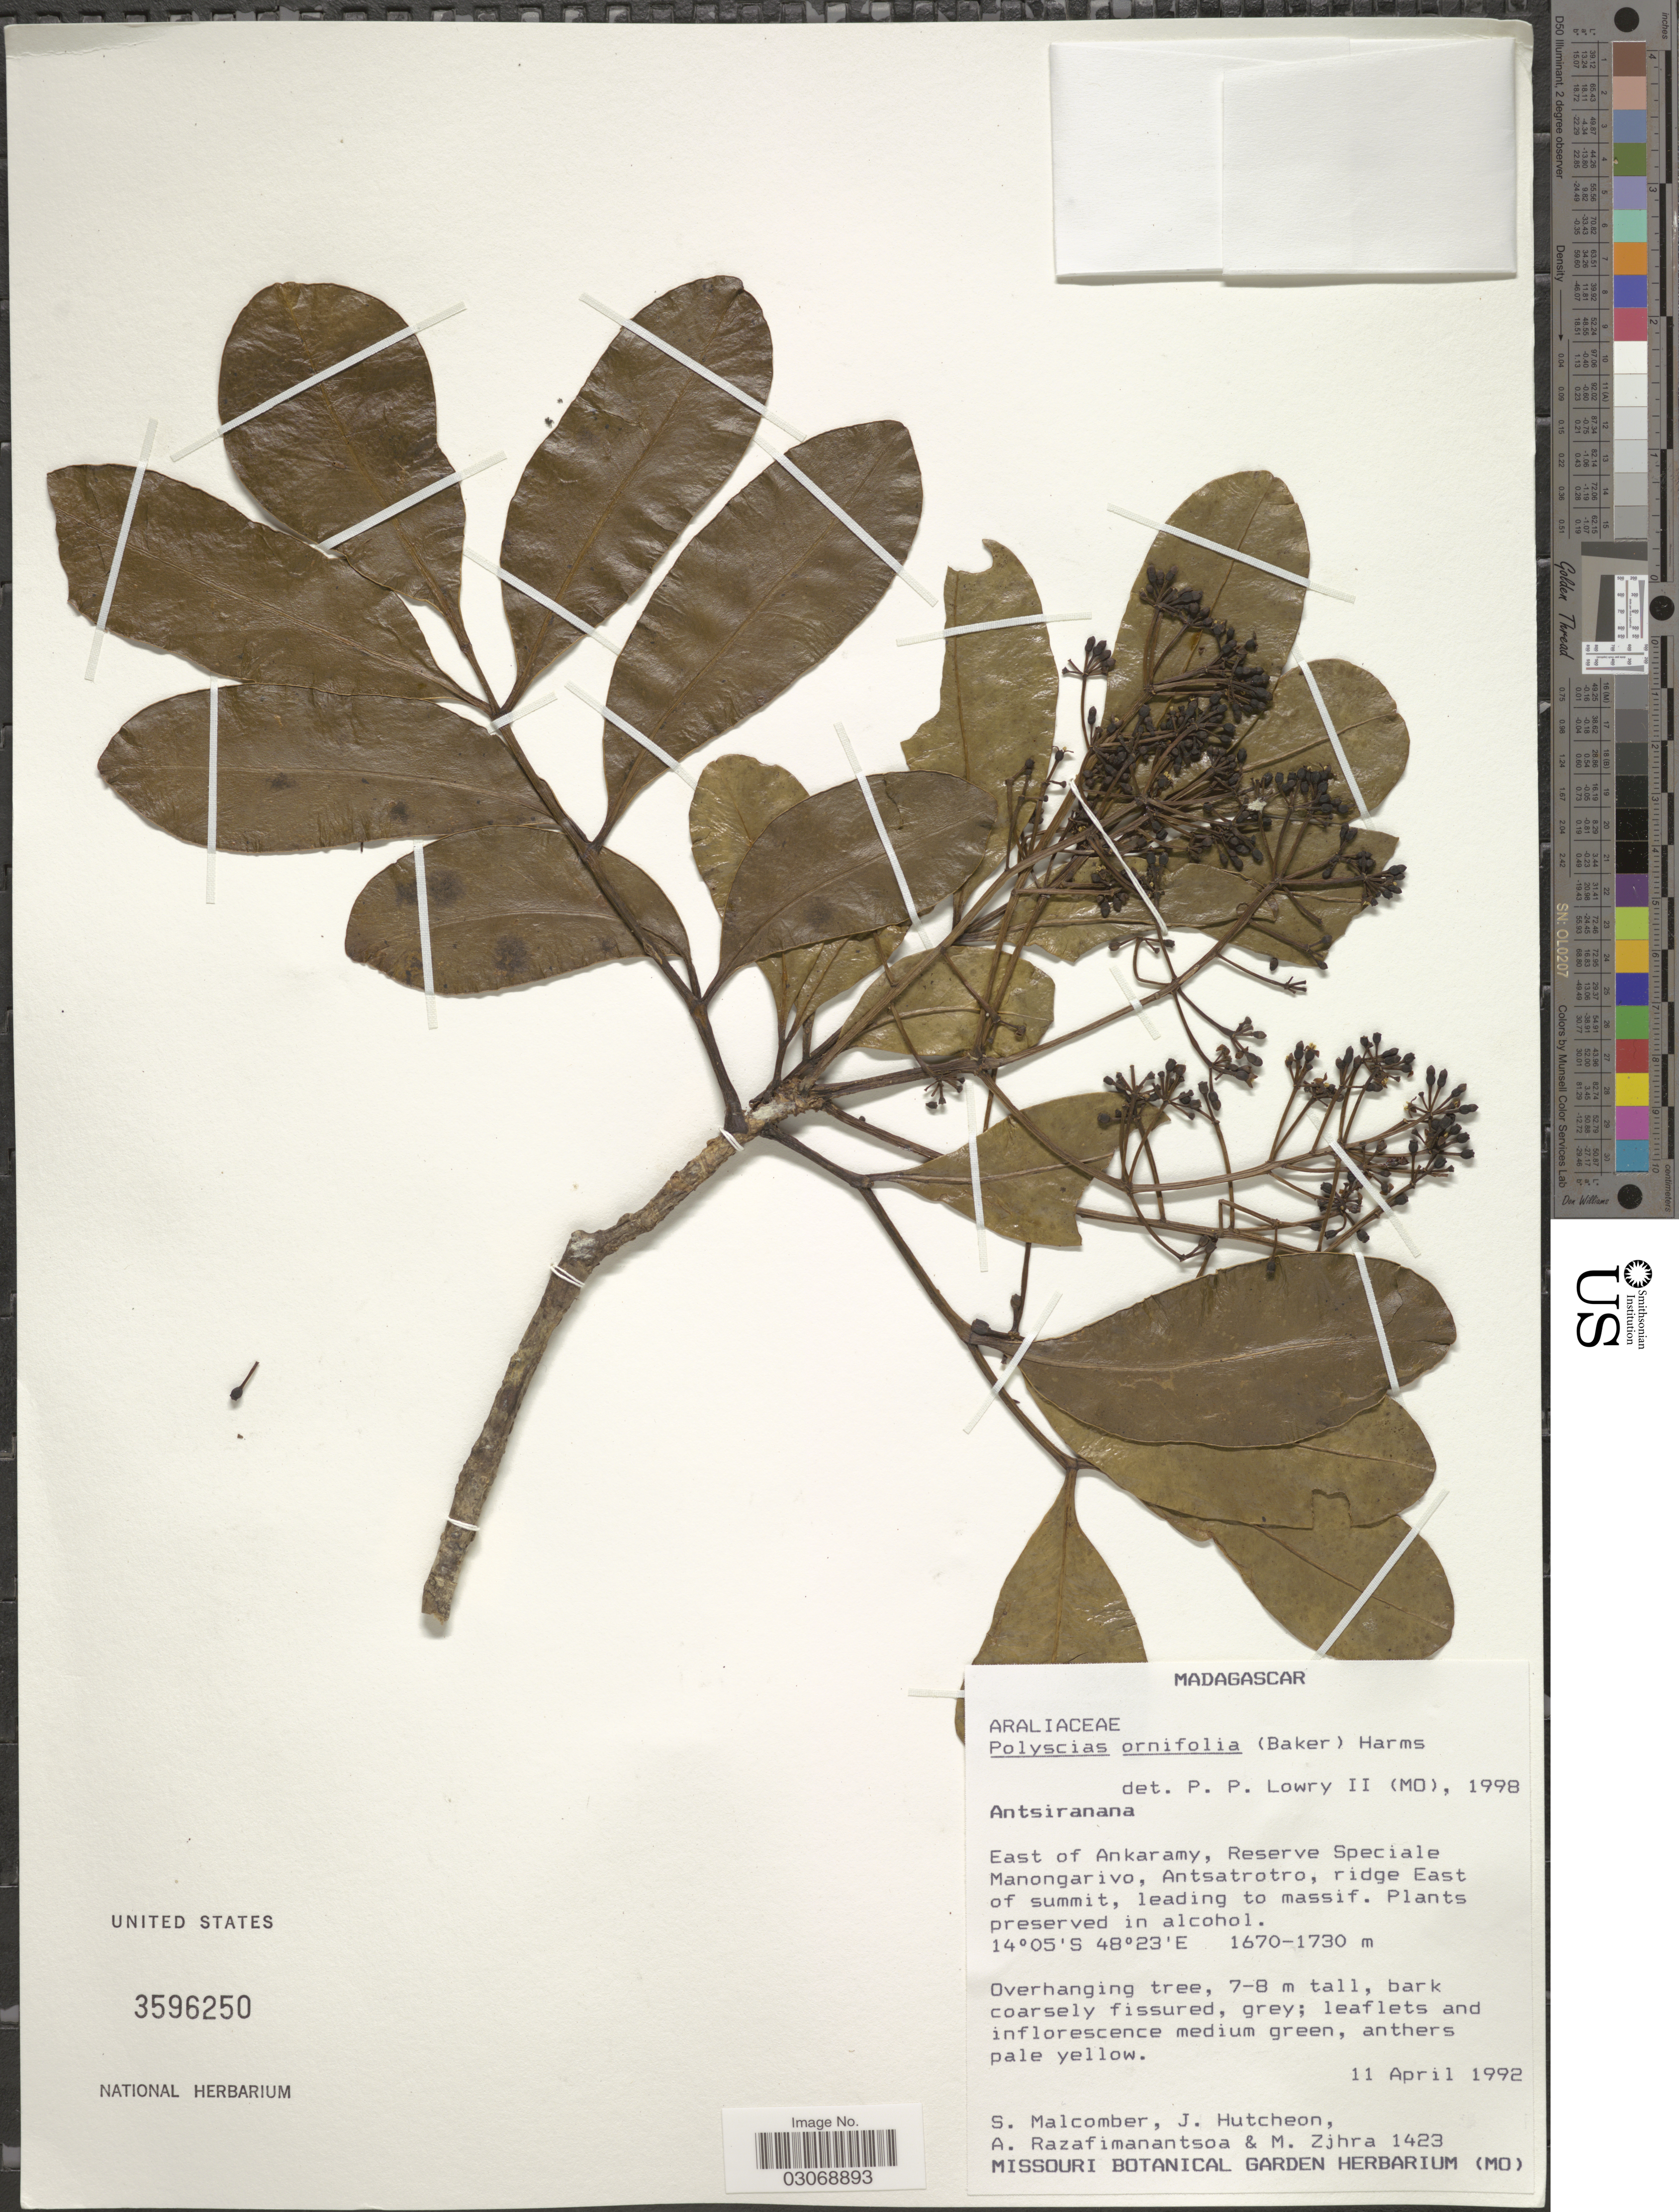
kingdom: Plantae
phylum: Tracheophyta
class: Magnoliopsida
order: Apiales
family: Araliaceae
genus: Polyscias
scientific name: Polyscias ornifolia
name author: (Baker) Harms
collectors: S. T. Malcomber, J. Hutcheon, A. Razafimanantsoa & M. Zjhra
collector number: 1423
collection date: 1992-04-11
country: Madagascar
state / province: Diana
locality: East of Ankaramy, Reserve Speciale Manongarivo, Antsatrotro, ridge East of summit, leading to massif.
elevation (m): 1670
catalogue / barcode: US 3596250